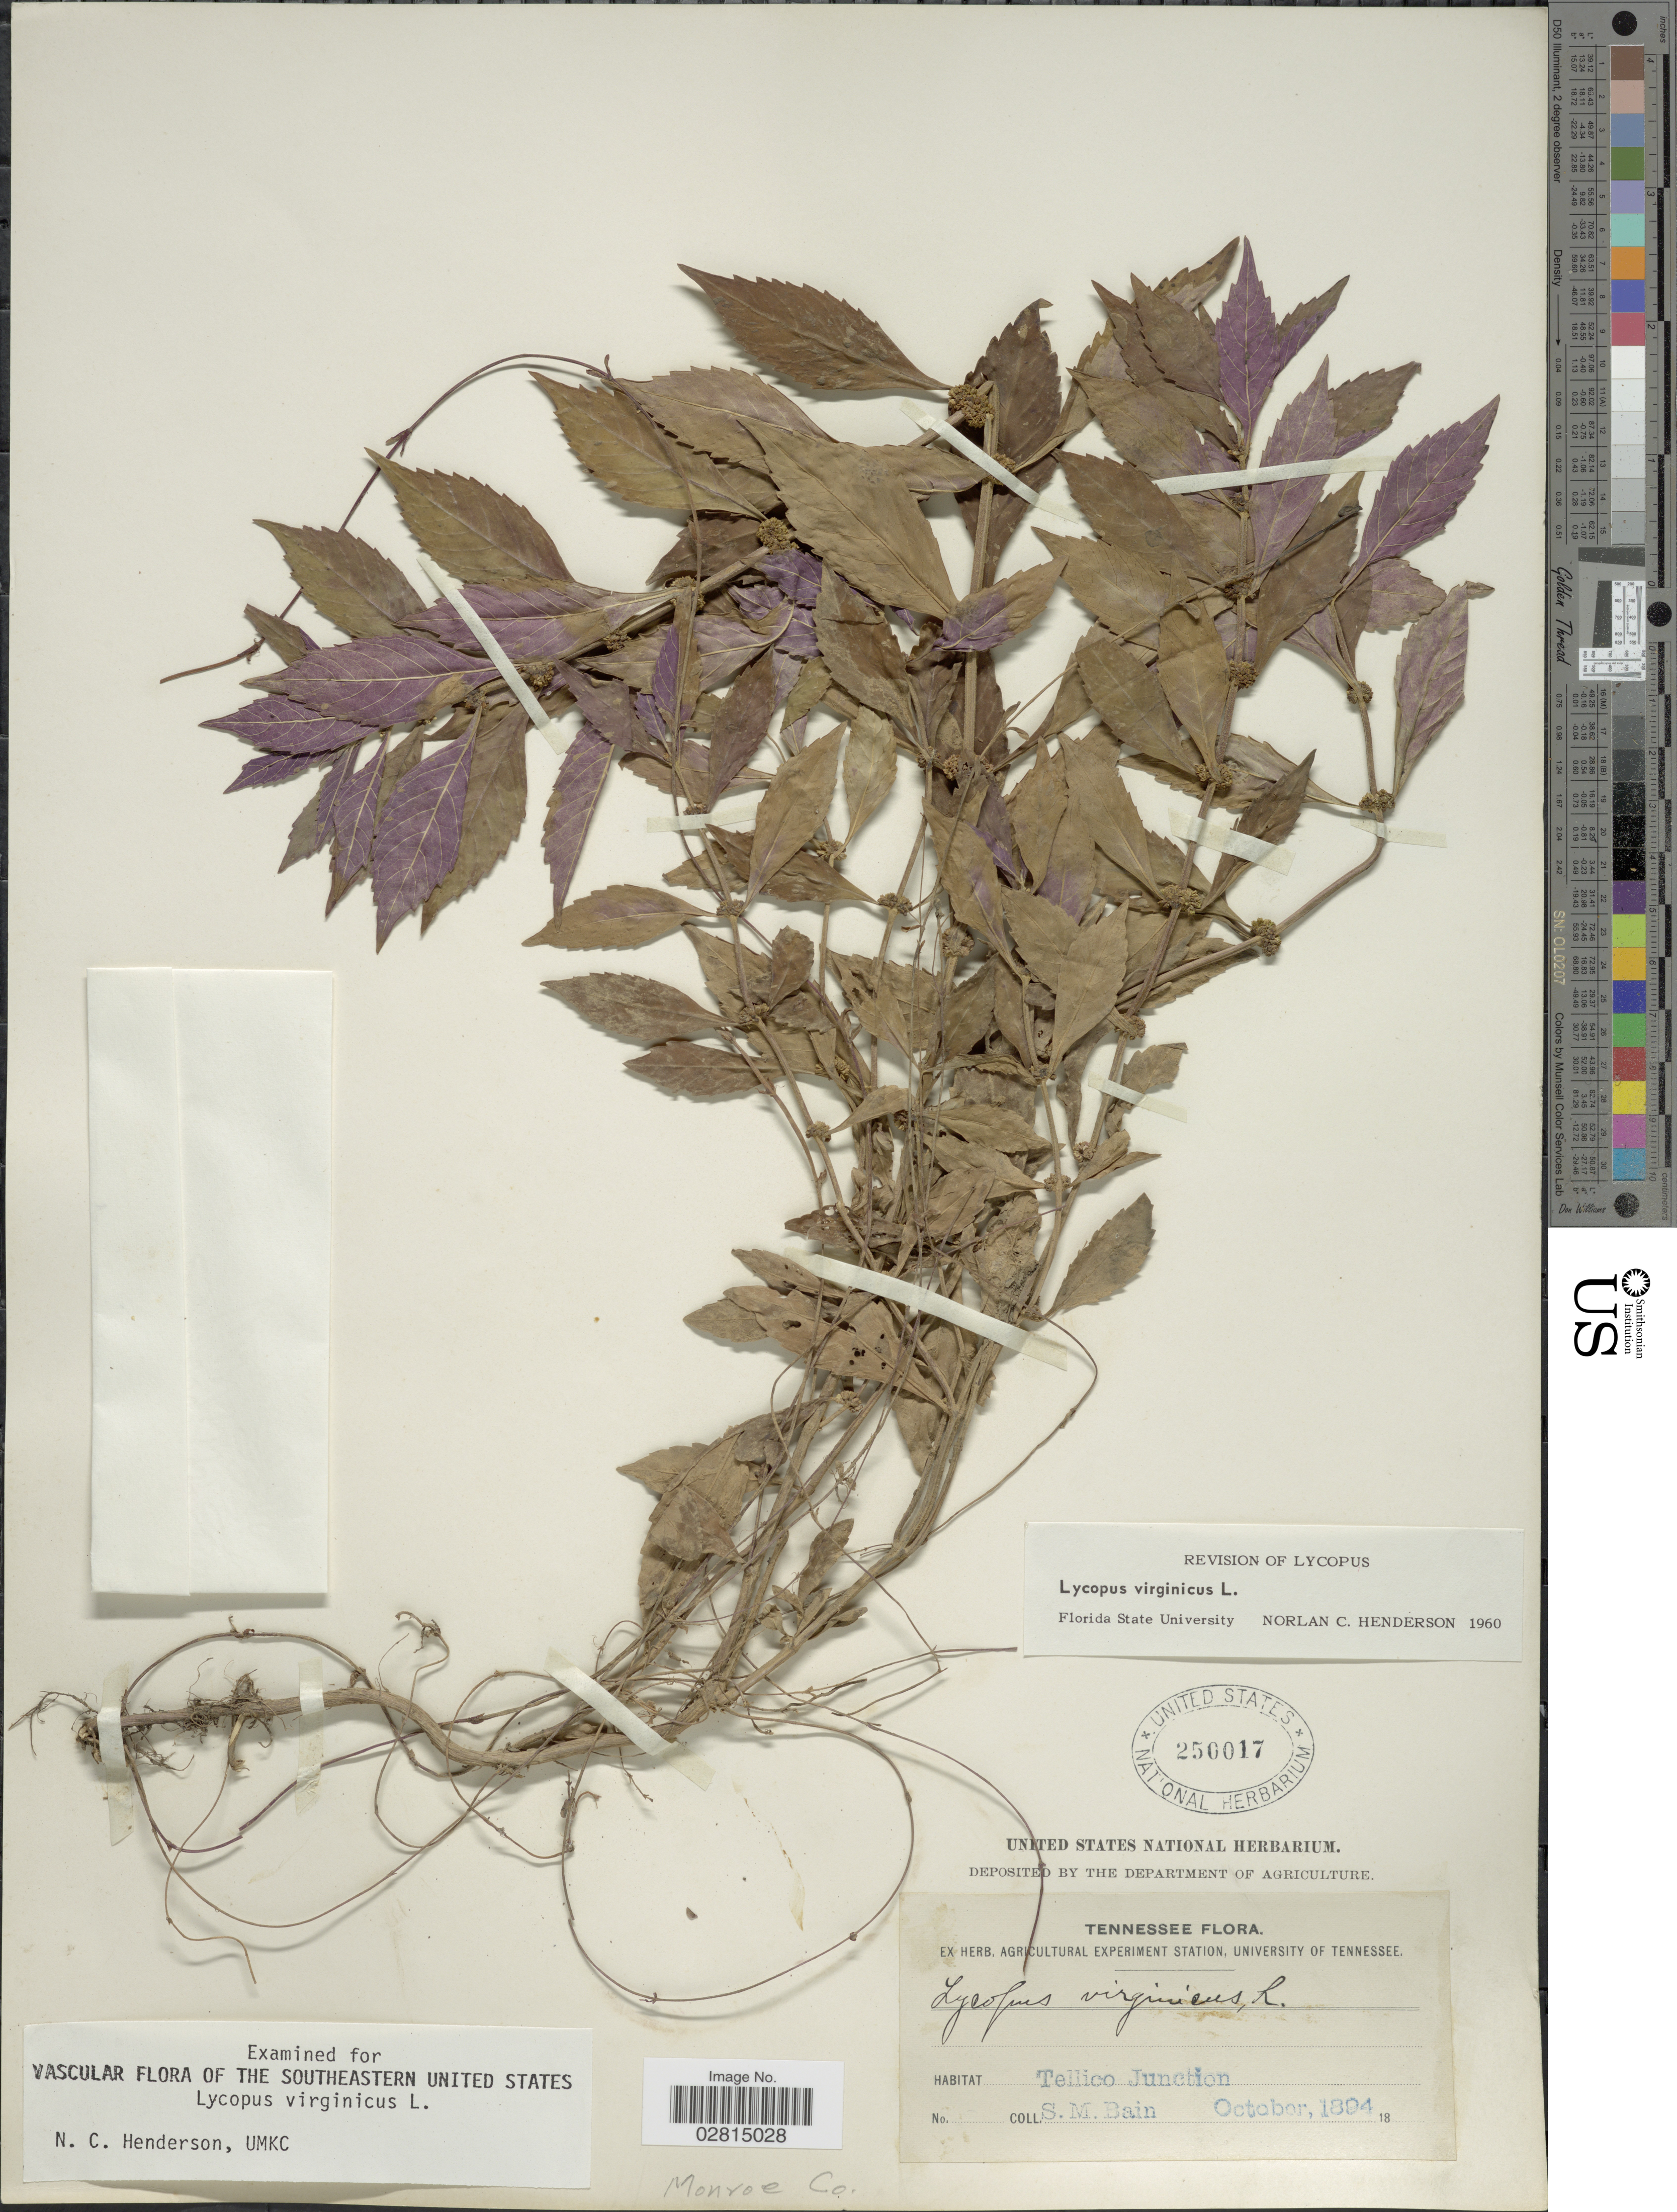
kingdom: Plantae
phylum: Tracheophyta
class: Magnoliopsida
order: Lamiales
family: Lamiaceae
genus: Lycopus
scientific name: Lycopus virginicus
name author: L.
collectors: S. M. Bain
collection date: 1894-10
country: United States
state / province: Tennessee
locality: Tellico Junction, Monroe Co.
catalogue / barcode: US 250017